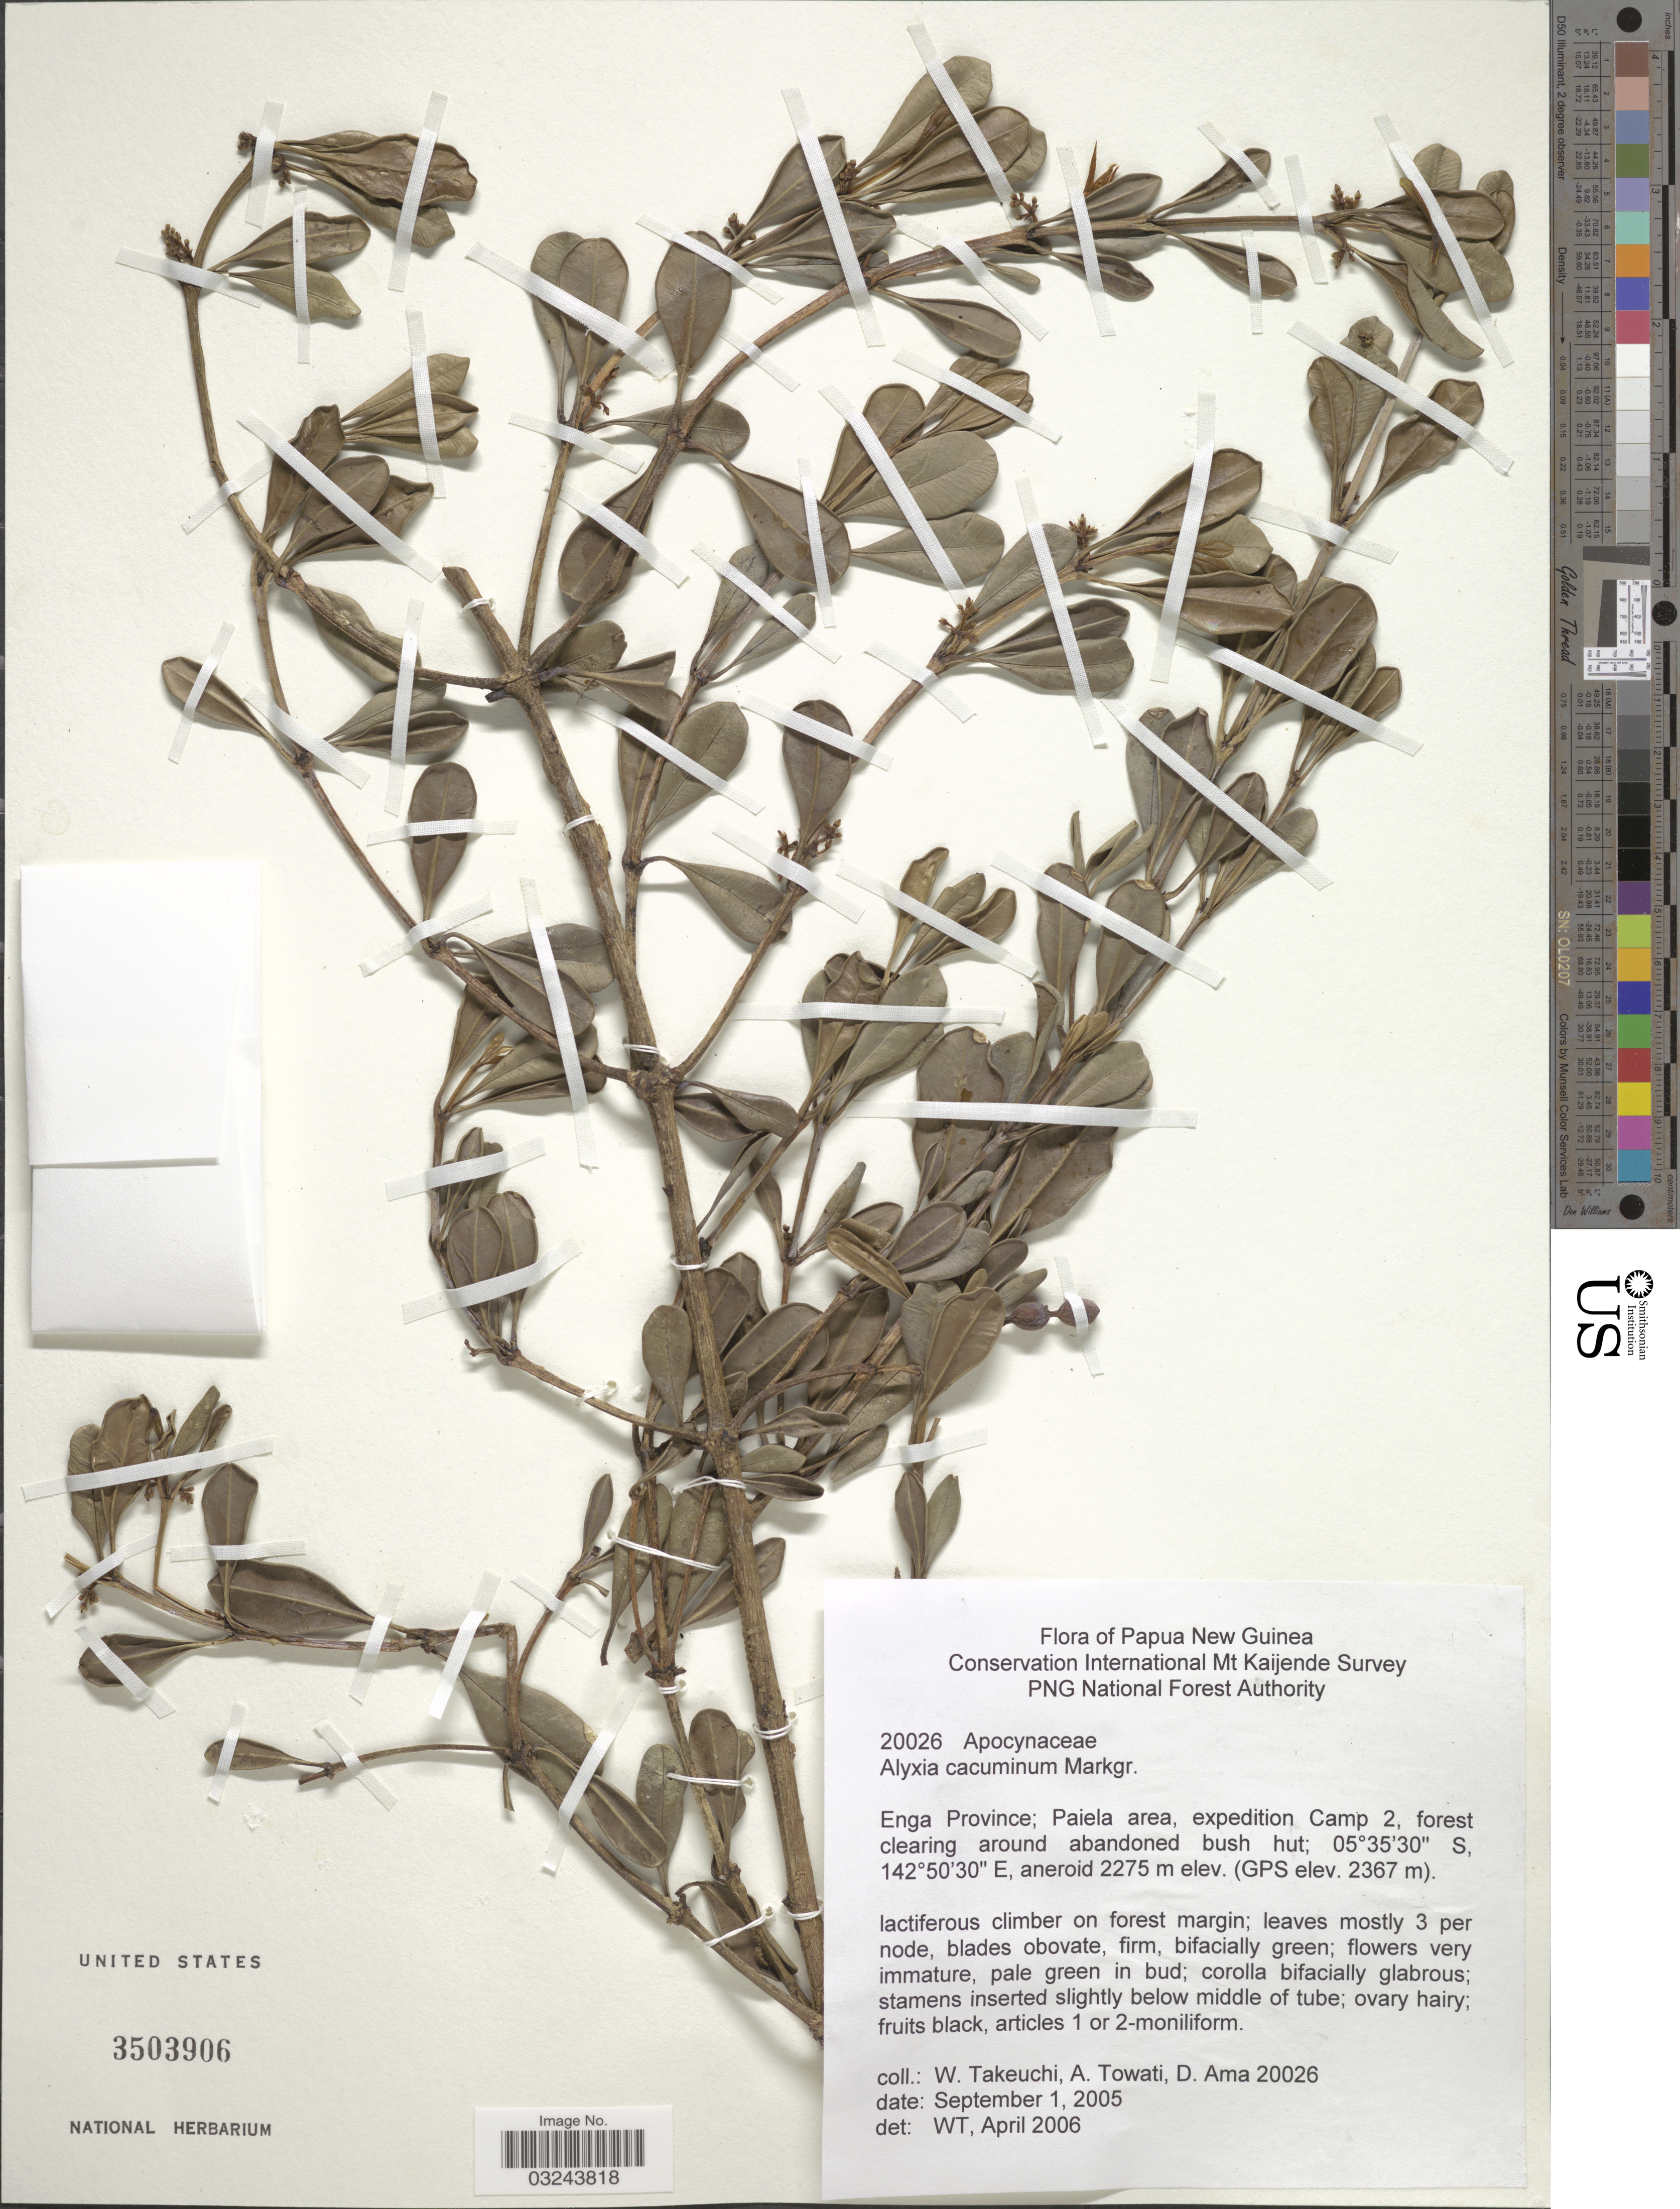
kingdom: Plantae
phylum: Tracheophyta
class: Magnoliopsida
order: Gentianales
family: Apocynaceae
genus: Alyxia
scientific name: Alyxia cacuminum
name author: Markgr.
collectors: W. Takeuchi, A. Towati & D. Ama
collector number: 20026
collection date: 2005-09-01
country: Papua New Guinea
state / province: Enga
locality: Paiela area, expedition Camp 2, forest clearing abandoned bush hut.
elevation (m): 2275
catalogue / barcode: US 3503906